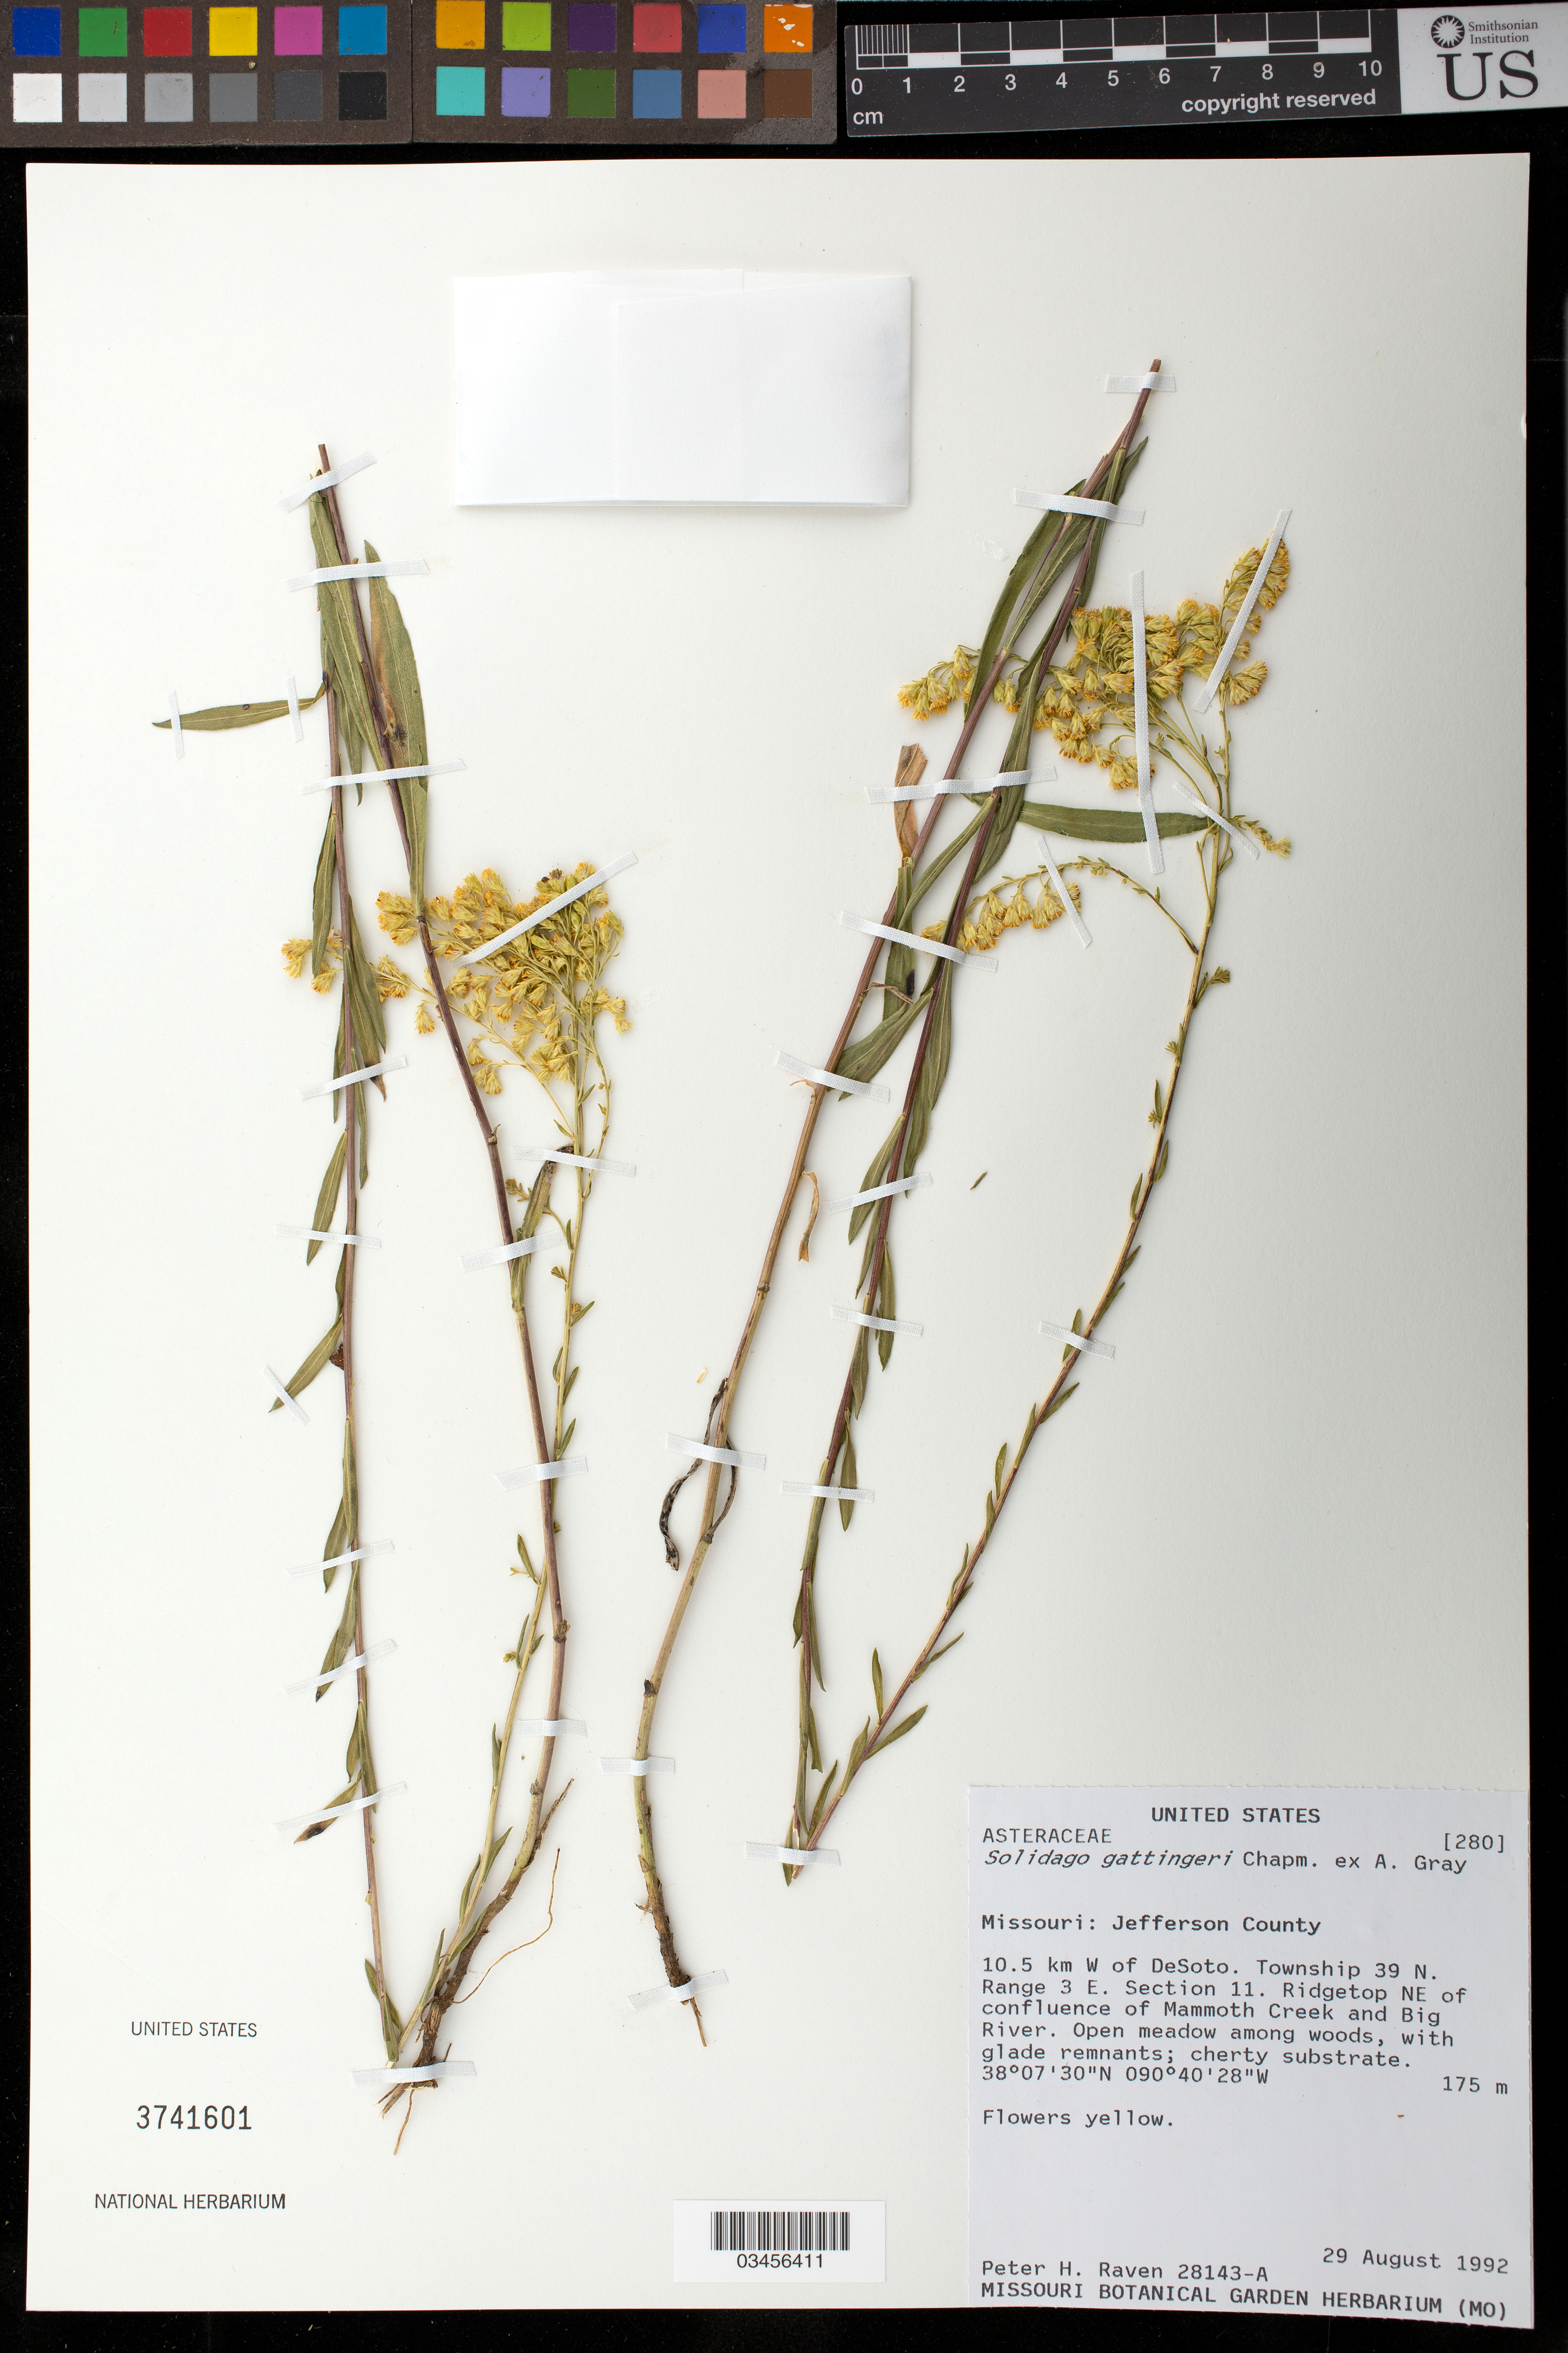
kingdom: Plantae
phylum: Tracheophyta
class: Magnoliopsida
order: Asterales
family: Asteraceae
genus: Solidago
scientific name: Solidago gattingeri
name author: Chapman ex A. Gray & et al. in A. Gray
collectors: P. Raven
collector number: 28143-A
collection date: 1992-08-29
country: United States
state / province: Missouri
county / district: Jefferson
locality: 10.5 km W of DeSoto. Township 39 N. Range 3 E. Section 11. Ridgetop NE of confluence of Mammoth Creek and Big River.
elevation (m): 175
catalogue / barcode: US 3741601